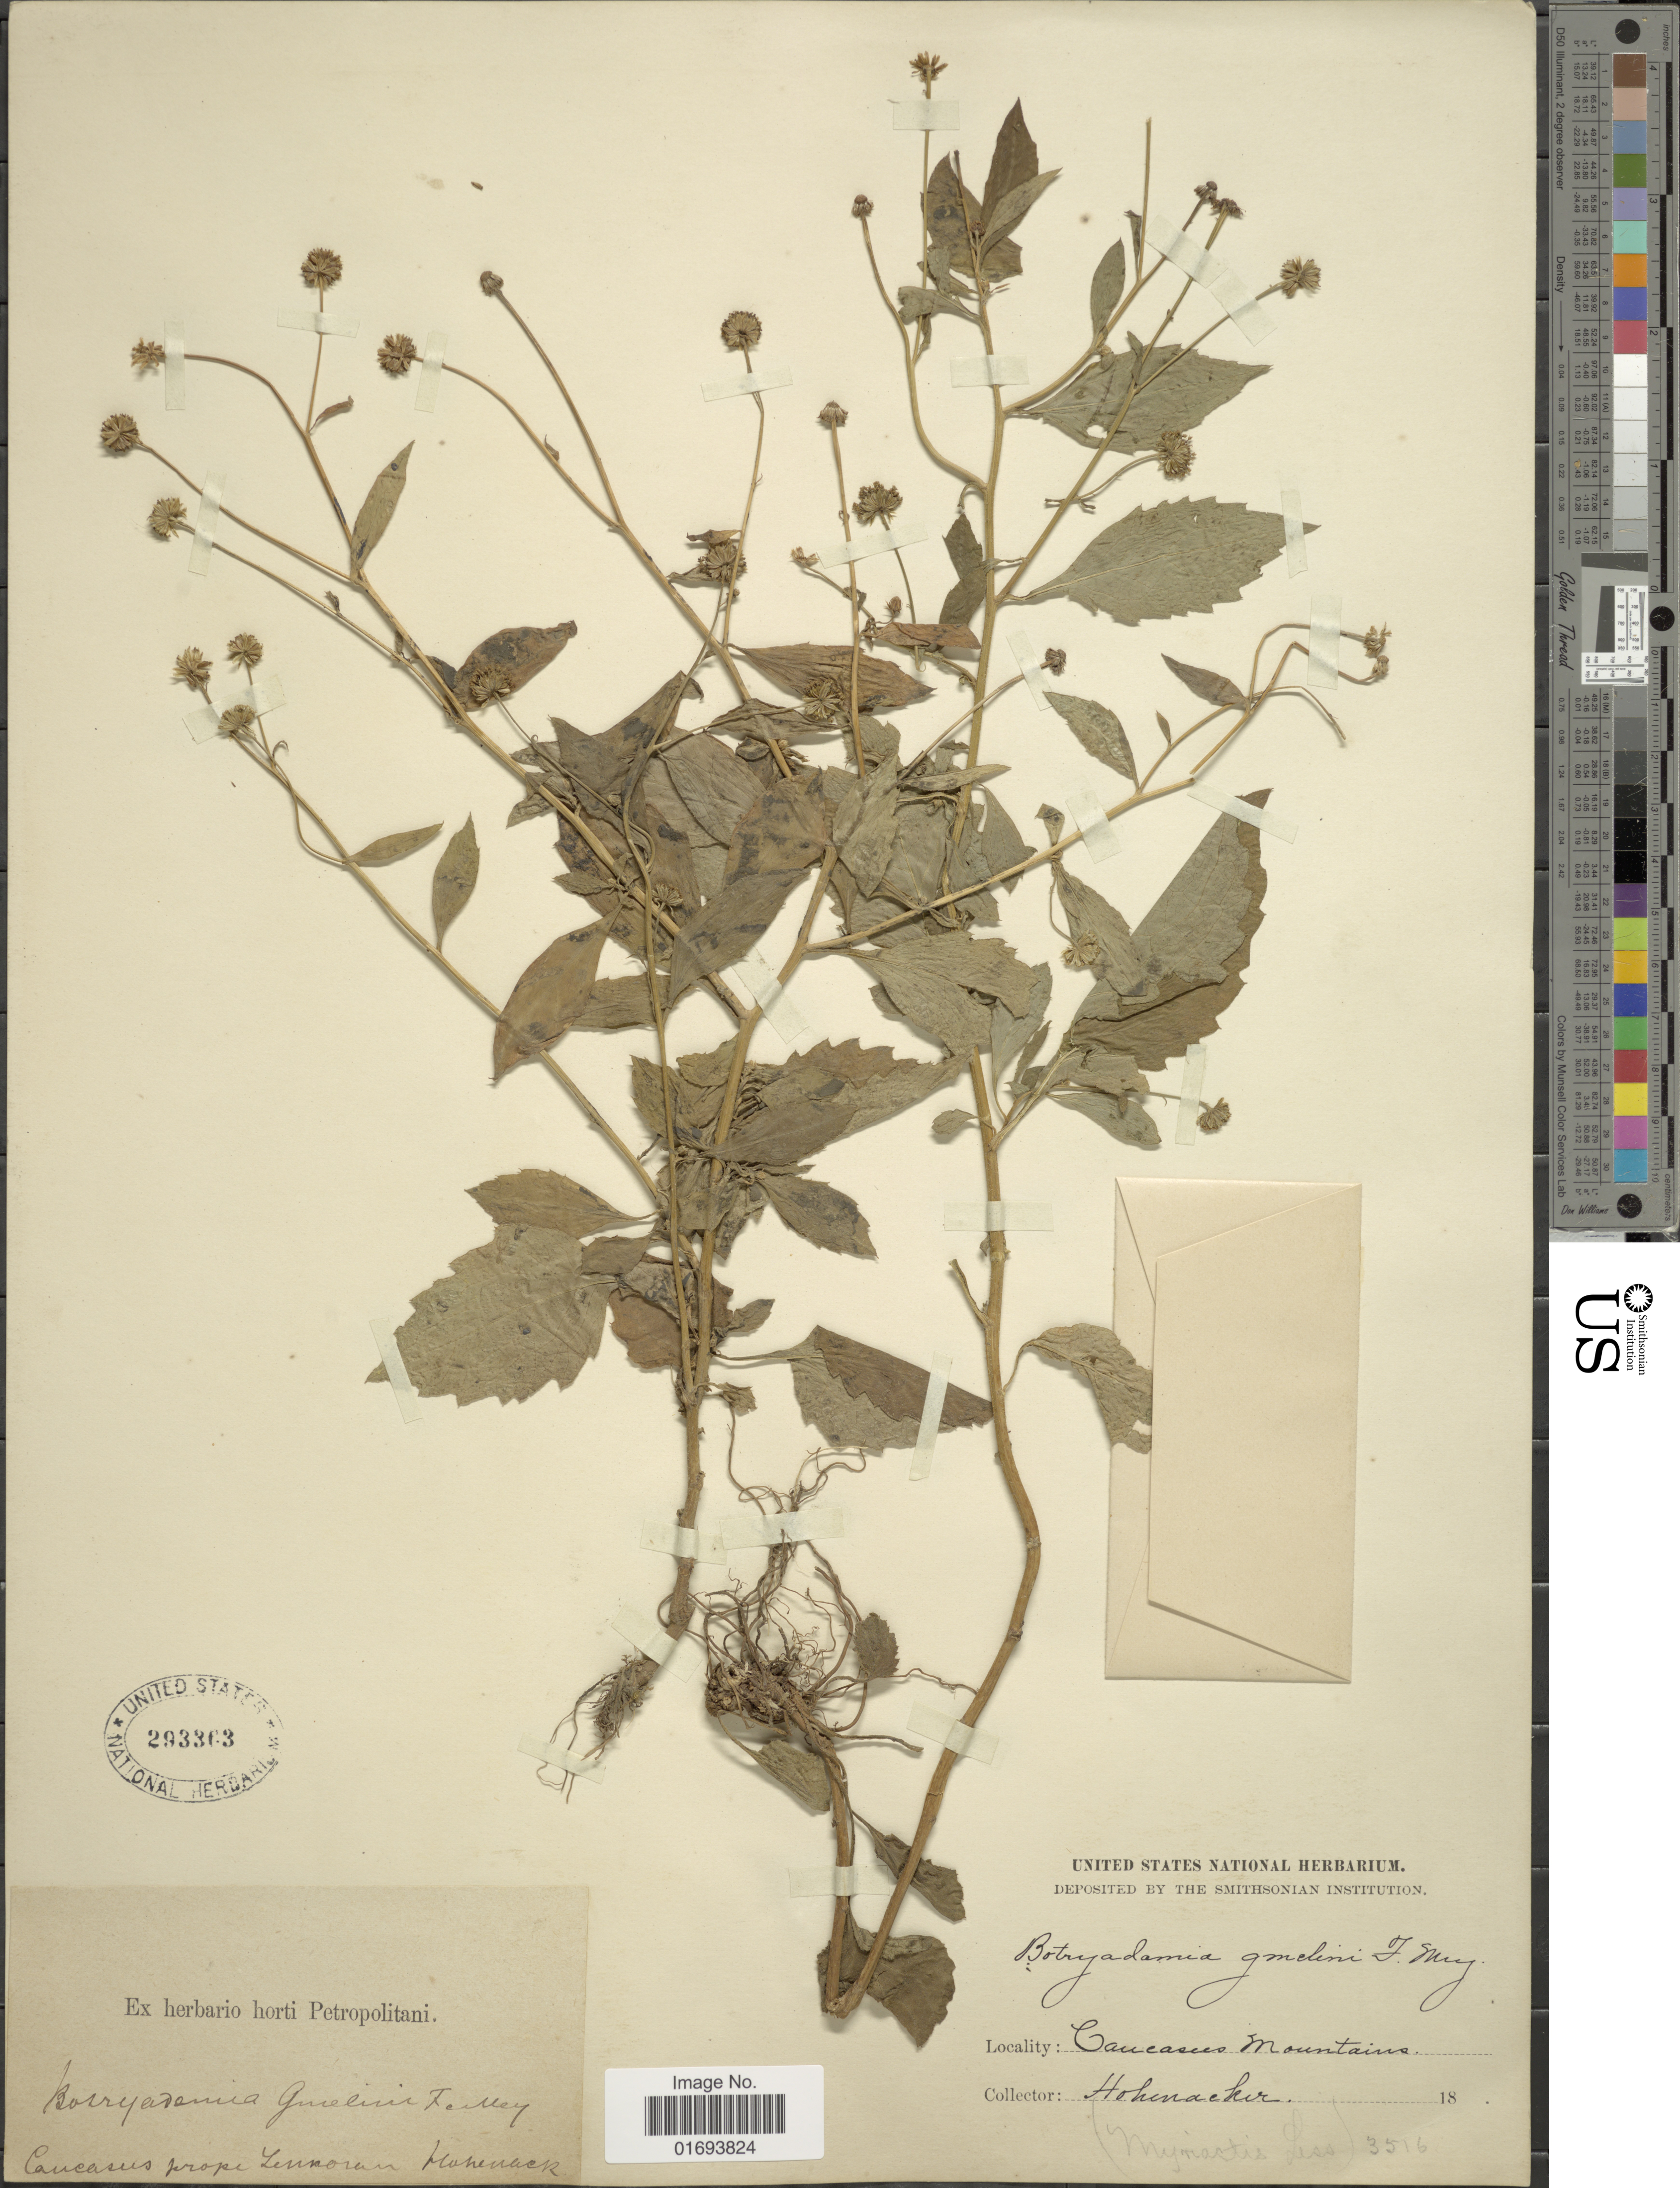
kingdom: Plantae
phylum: Tracheophyta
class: Magnoliopsida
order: Asterales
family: Asteraceae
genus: Myriactis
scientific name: Myriactis gmelinii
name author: (Fisch. & C.A. Mey.) DC.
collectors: Hohenacker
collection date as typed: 18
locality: Caucasus prope Lennoran [interpreted]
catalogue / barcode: US 293363